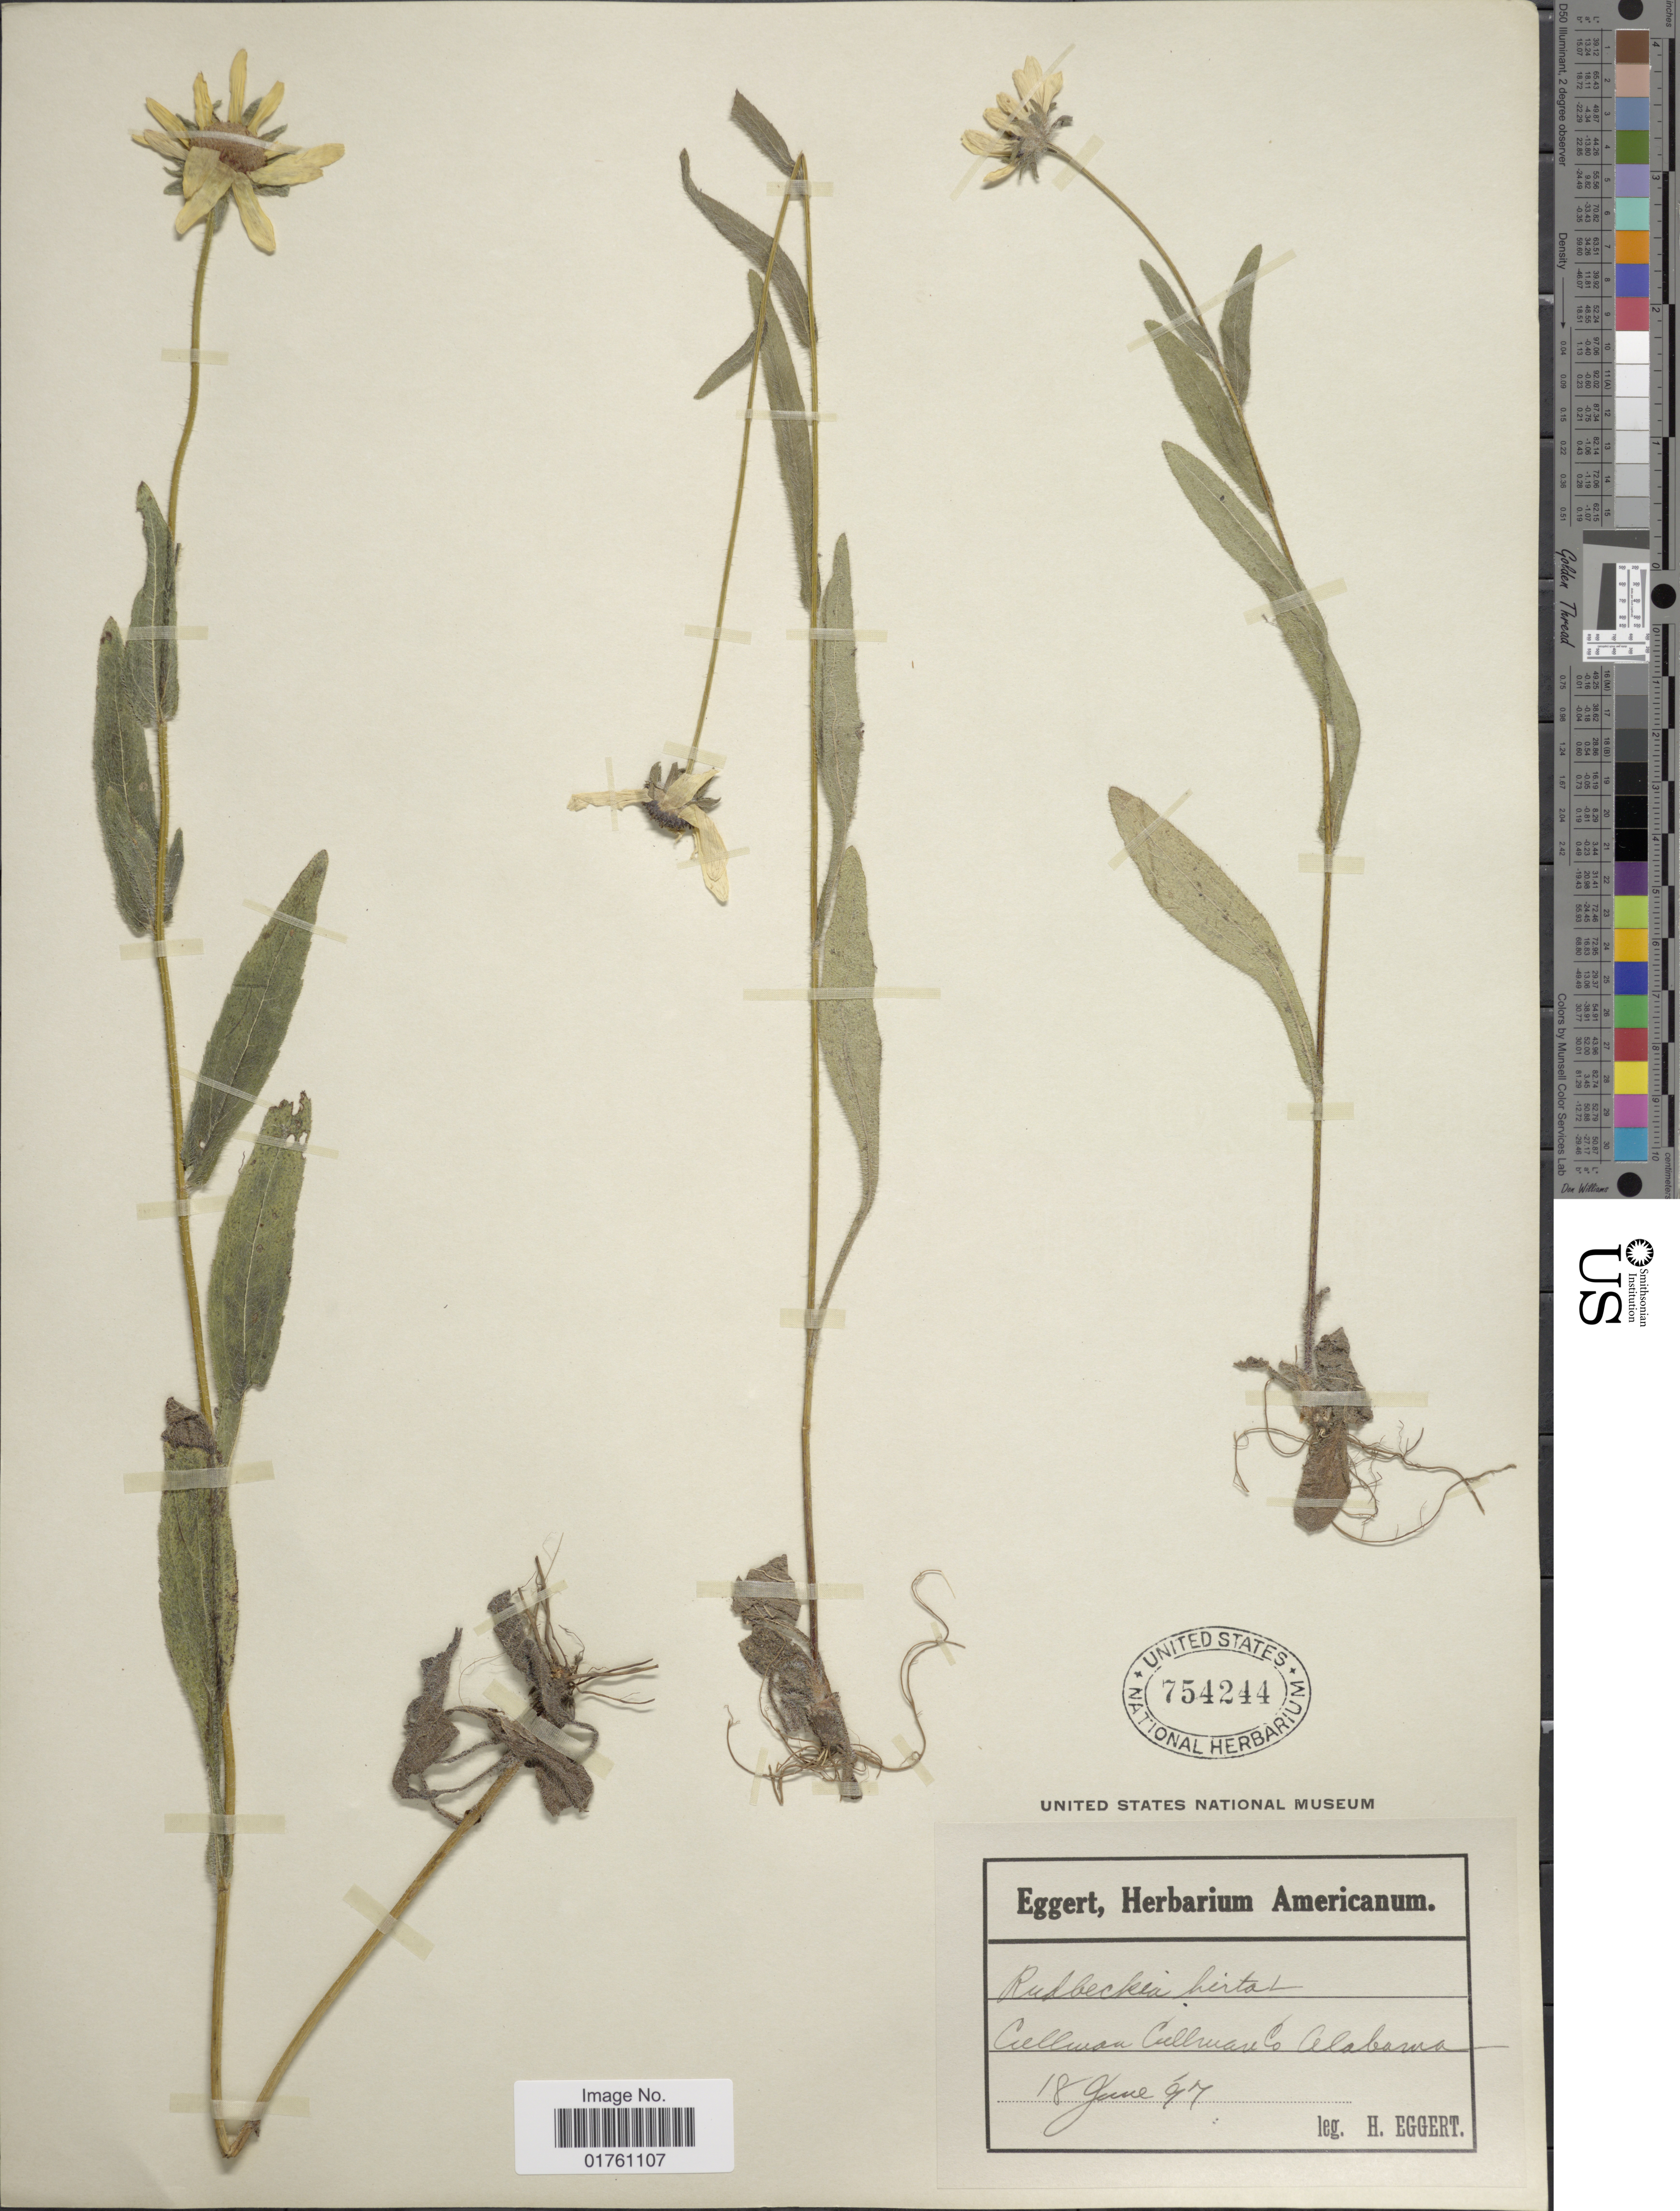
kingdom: Plantae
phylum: Tracheophyta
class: Magnoliopsida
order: Asterales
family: Asteraceae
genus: Rudbeckia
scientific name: Rudbeckia hirta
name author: L.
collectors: H. Eggert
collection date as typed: Transcribed d/m/y: 18/6/97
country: United States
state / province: Alabama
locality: Cullman Cullman Co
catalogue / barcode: US 754244